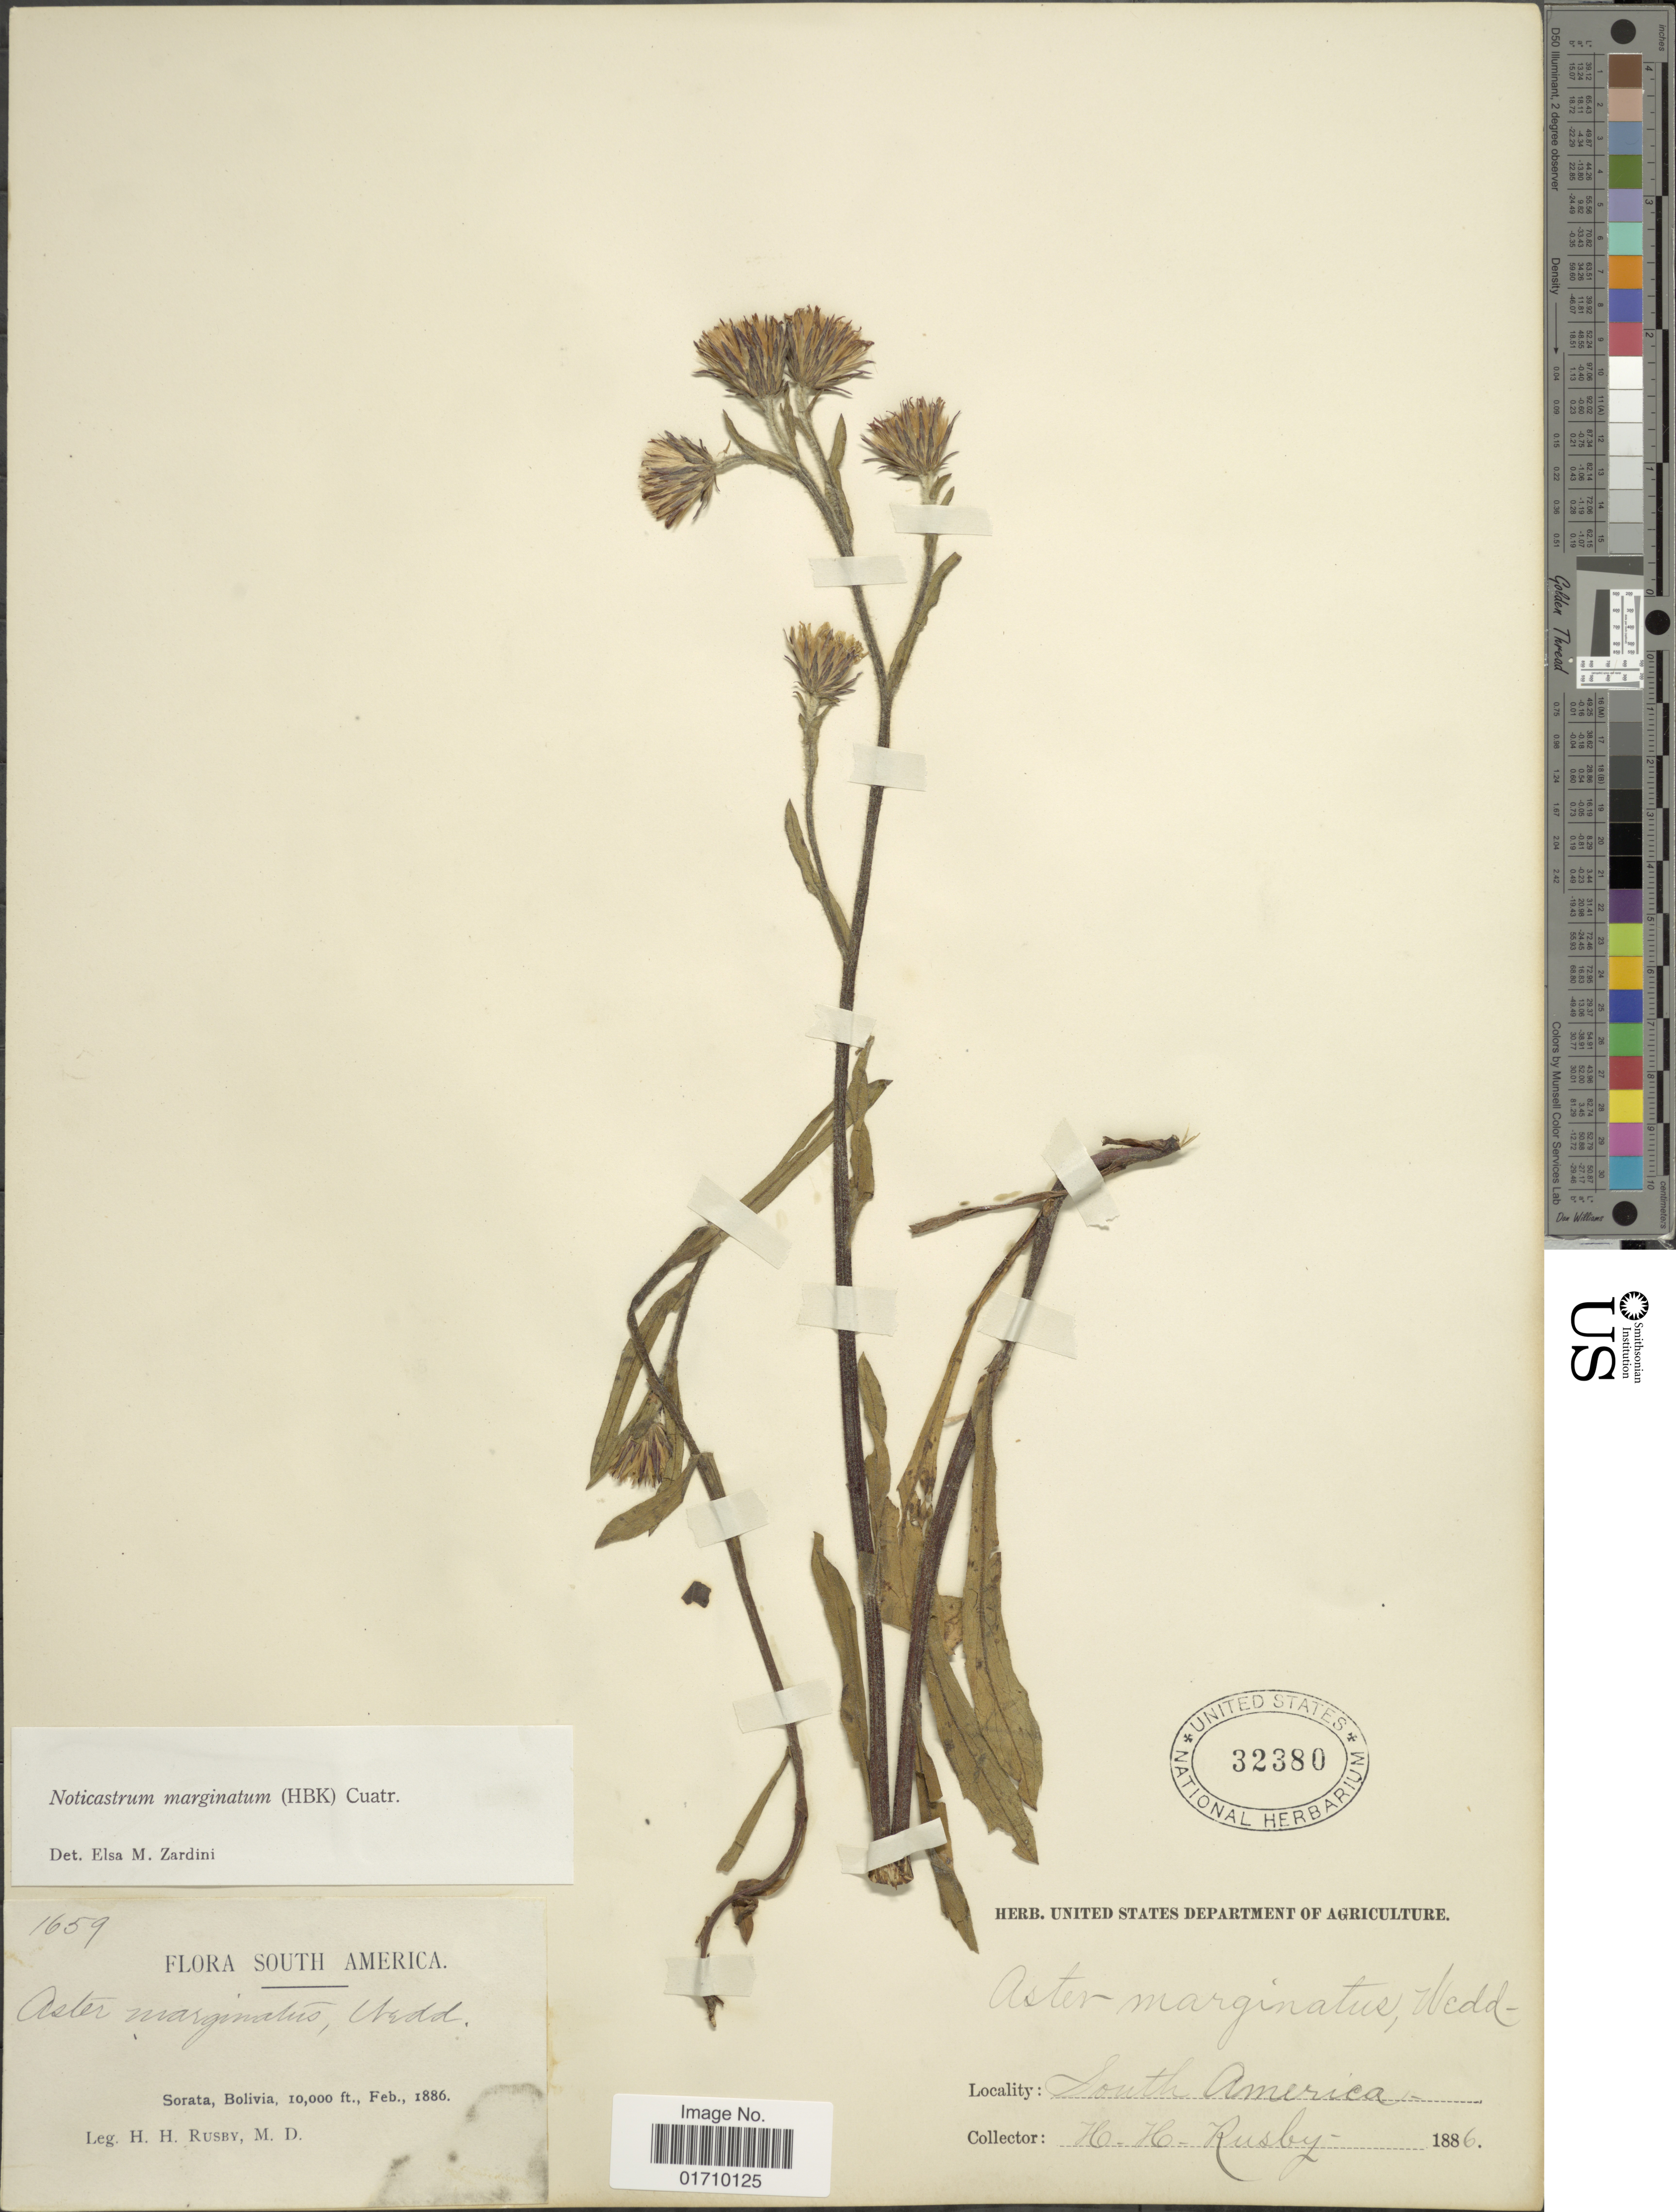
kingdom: Plantae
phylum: Tracheophyta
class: Magnoliopsida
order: Asterales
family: Asteraceae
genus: Noticastrum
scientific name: Noticastrum marginatum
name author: (Kunth) Cuatrec.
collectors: H. H. Rusby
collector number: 1659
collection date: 1886-02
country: Bolivia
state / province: La Páz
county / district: Larecaja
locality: Sorata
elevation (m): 3048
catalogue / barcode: US 32380